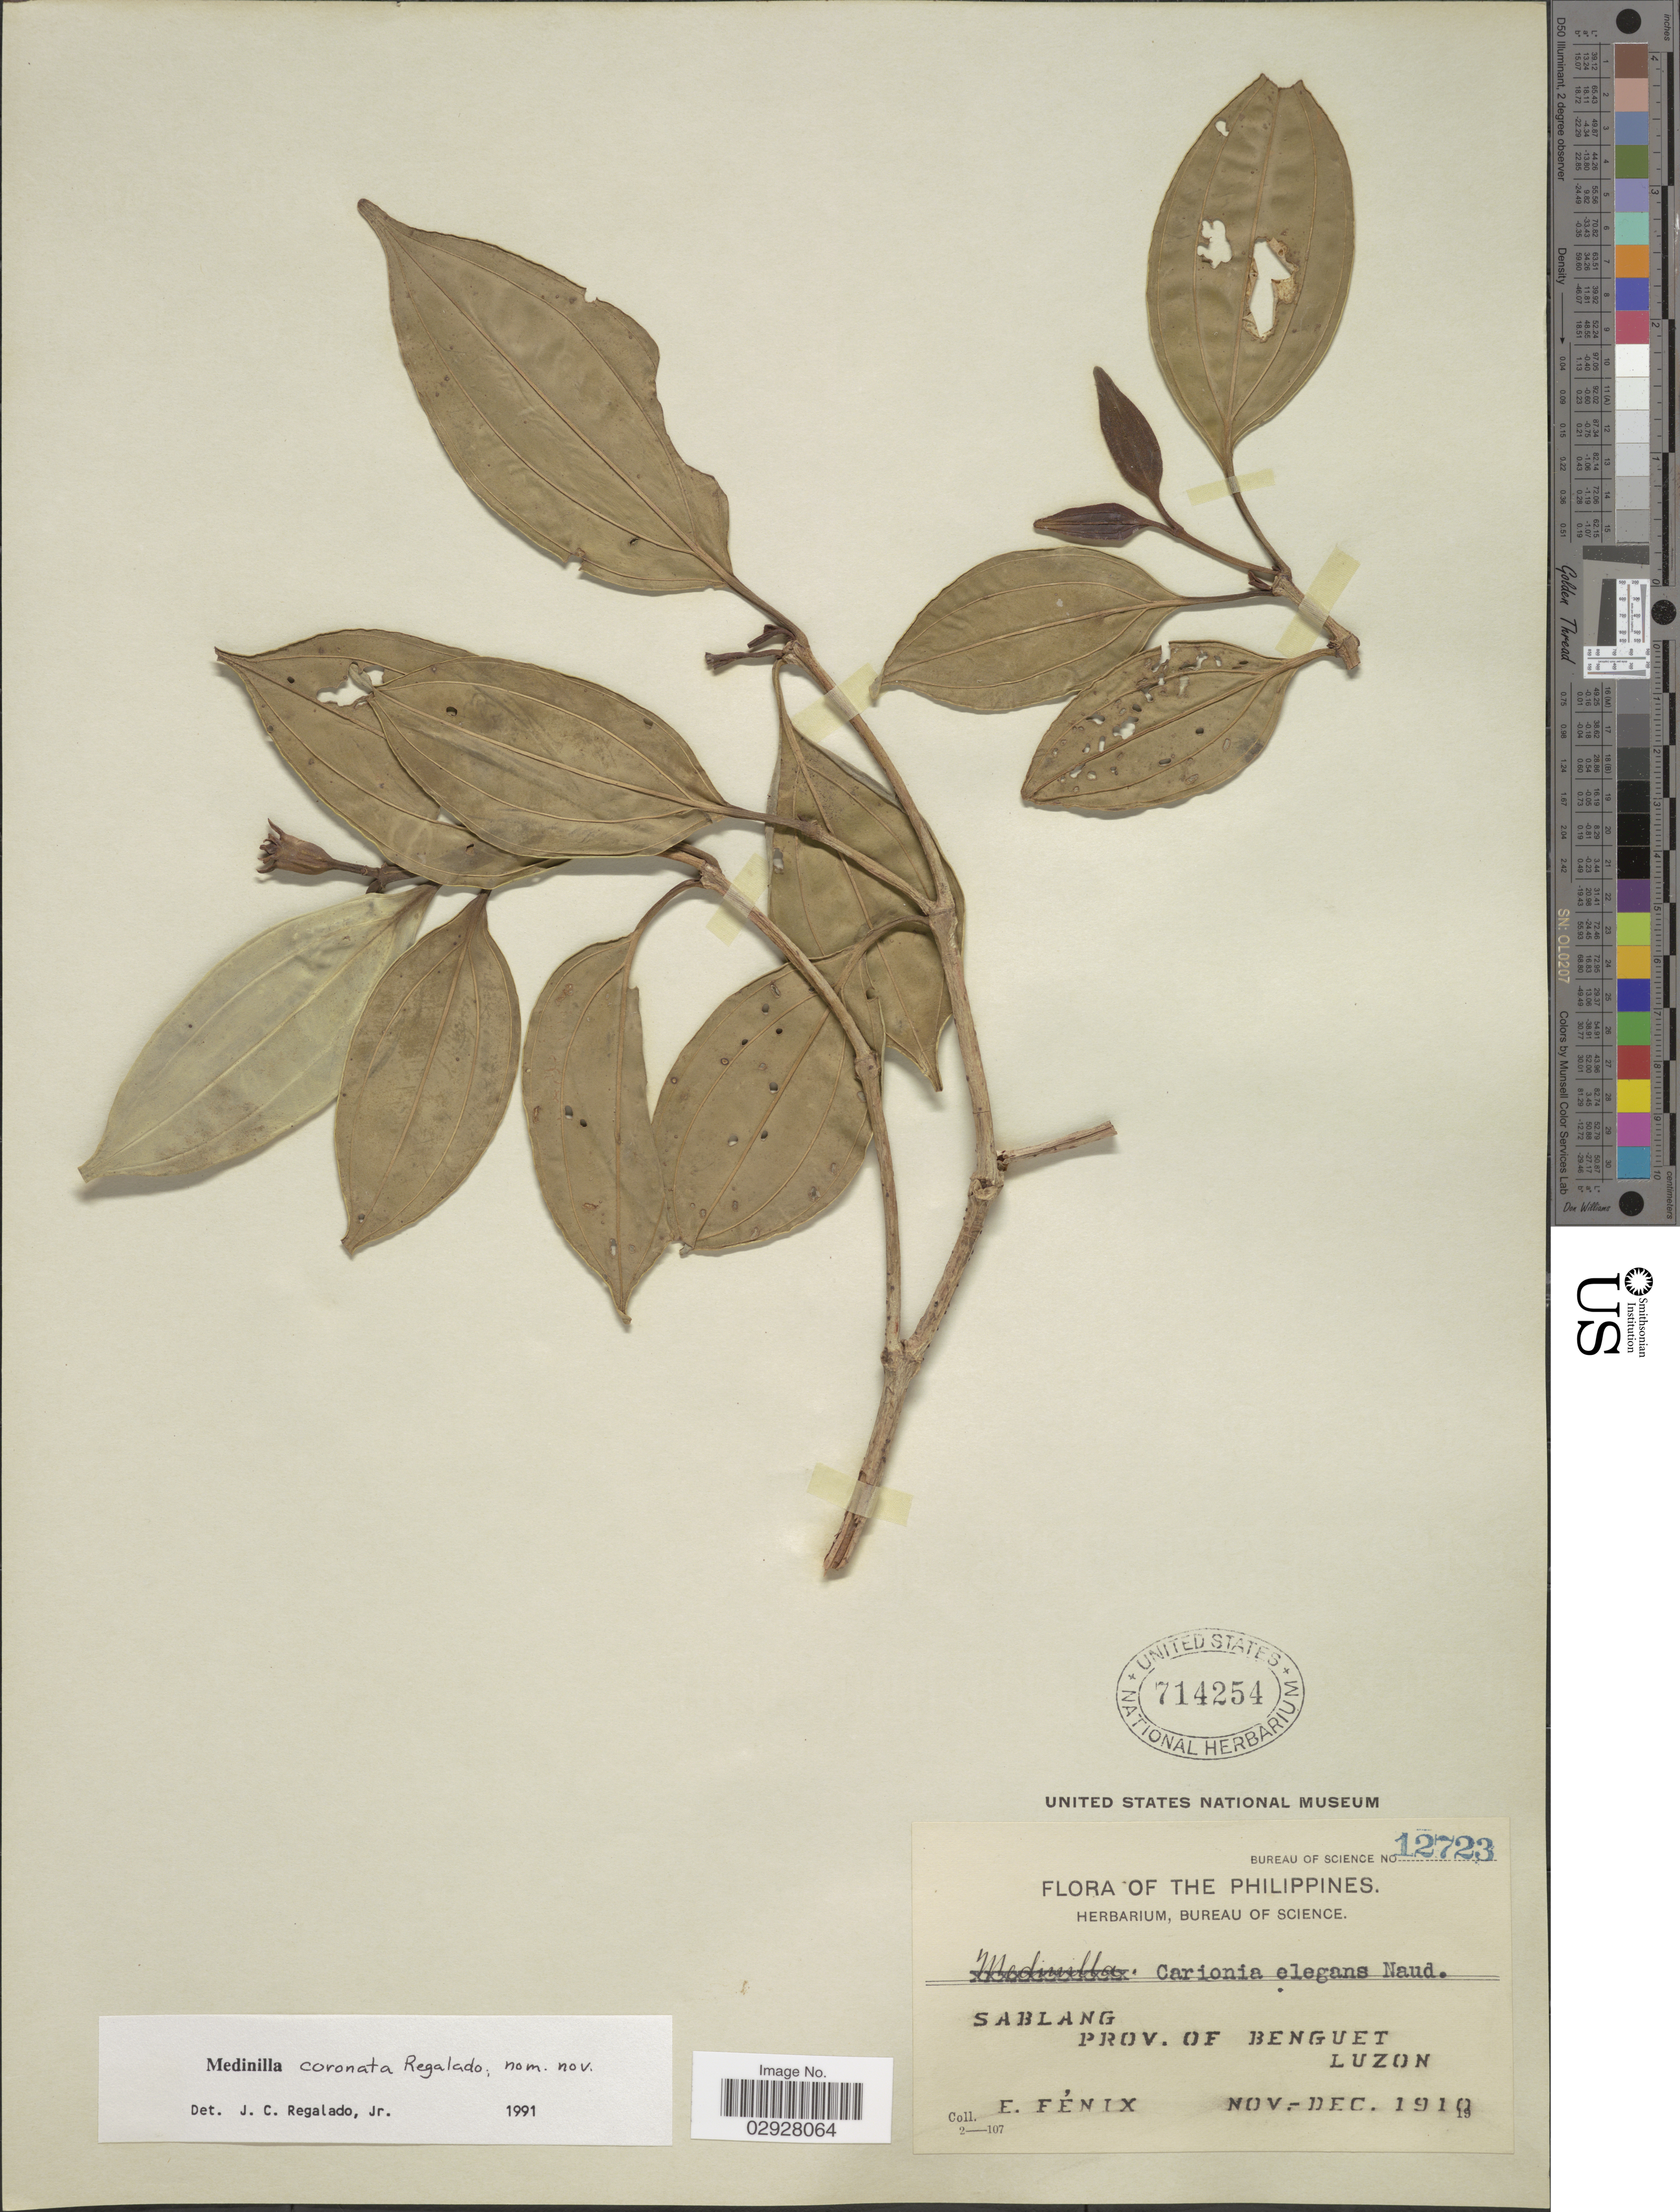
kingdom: Plantae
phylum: Tracheophyta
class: Magnoliopsida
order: Myrtales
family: Melastomataceae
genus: Medinilla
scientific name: Medinilla coronata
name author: Regalado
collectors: E. Fénix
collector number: Bureau of Science 12723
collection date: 1910-11/1910-12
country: Philippines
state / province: Cordillera (Administrative Region)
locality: Sablang, Prov. of Benguet, Luzon.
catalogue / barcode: US 714254